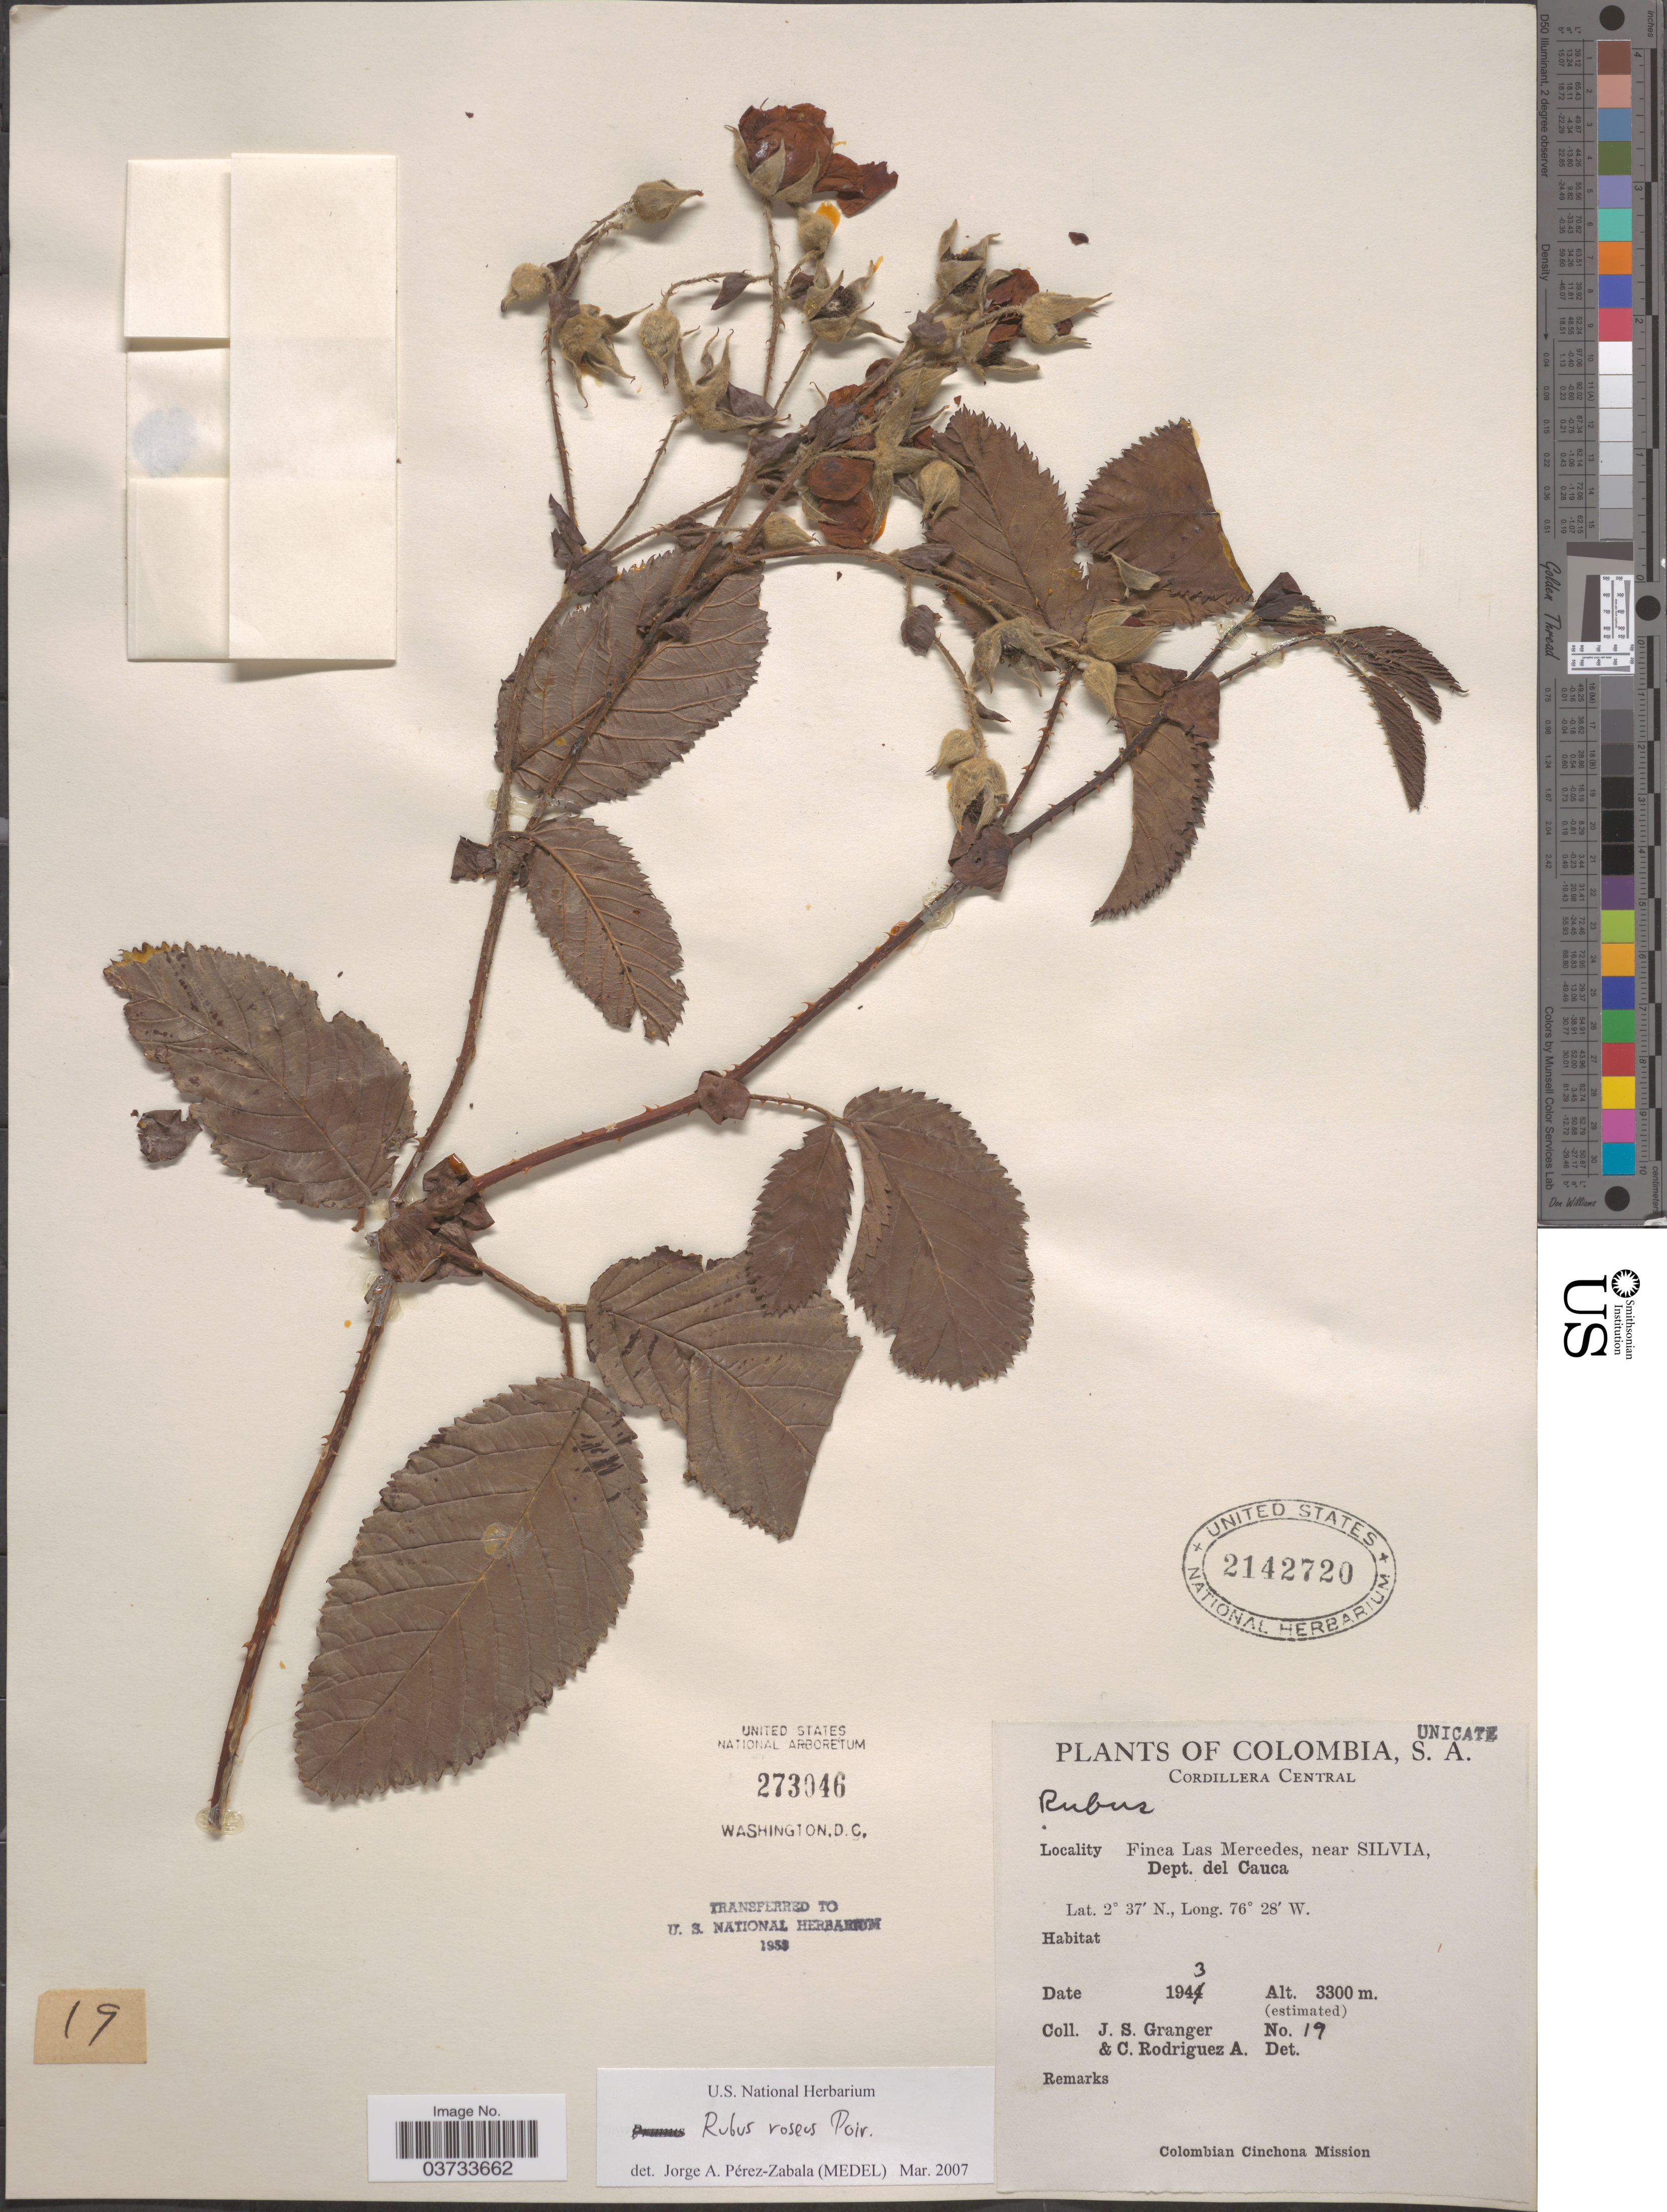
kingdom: Plantae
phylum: Tracheophyta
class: Magnoliopsida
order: Rosales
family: Rosaceae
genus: Rubus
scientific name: Rubus roseus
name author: Poir.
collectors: J. Granger & C. Rodriguez-A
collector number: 19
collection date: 1943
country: Colombia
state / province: Cauca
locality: Cordillera Central. Finca Las Mercedes, near Silvia, Dept. del Cauca.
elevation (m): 3300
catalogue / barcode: US 2142720